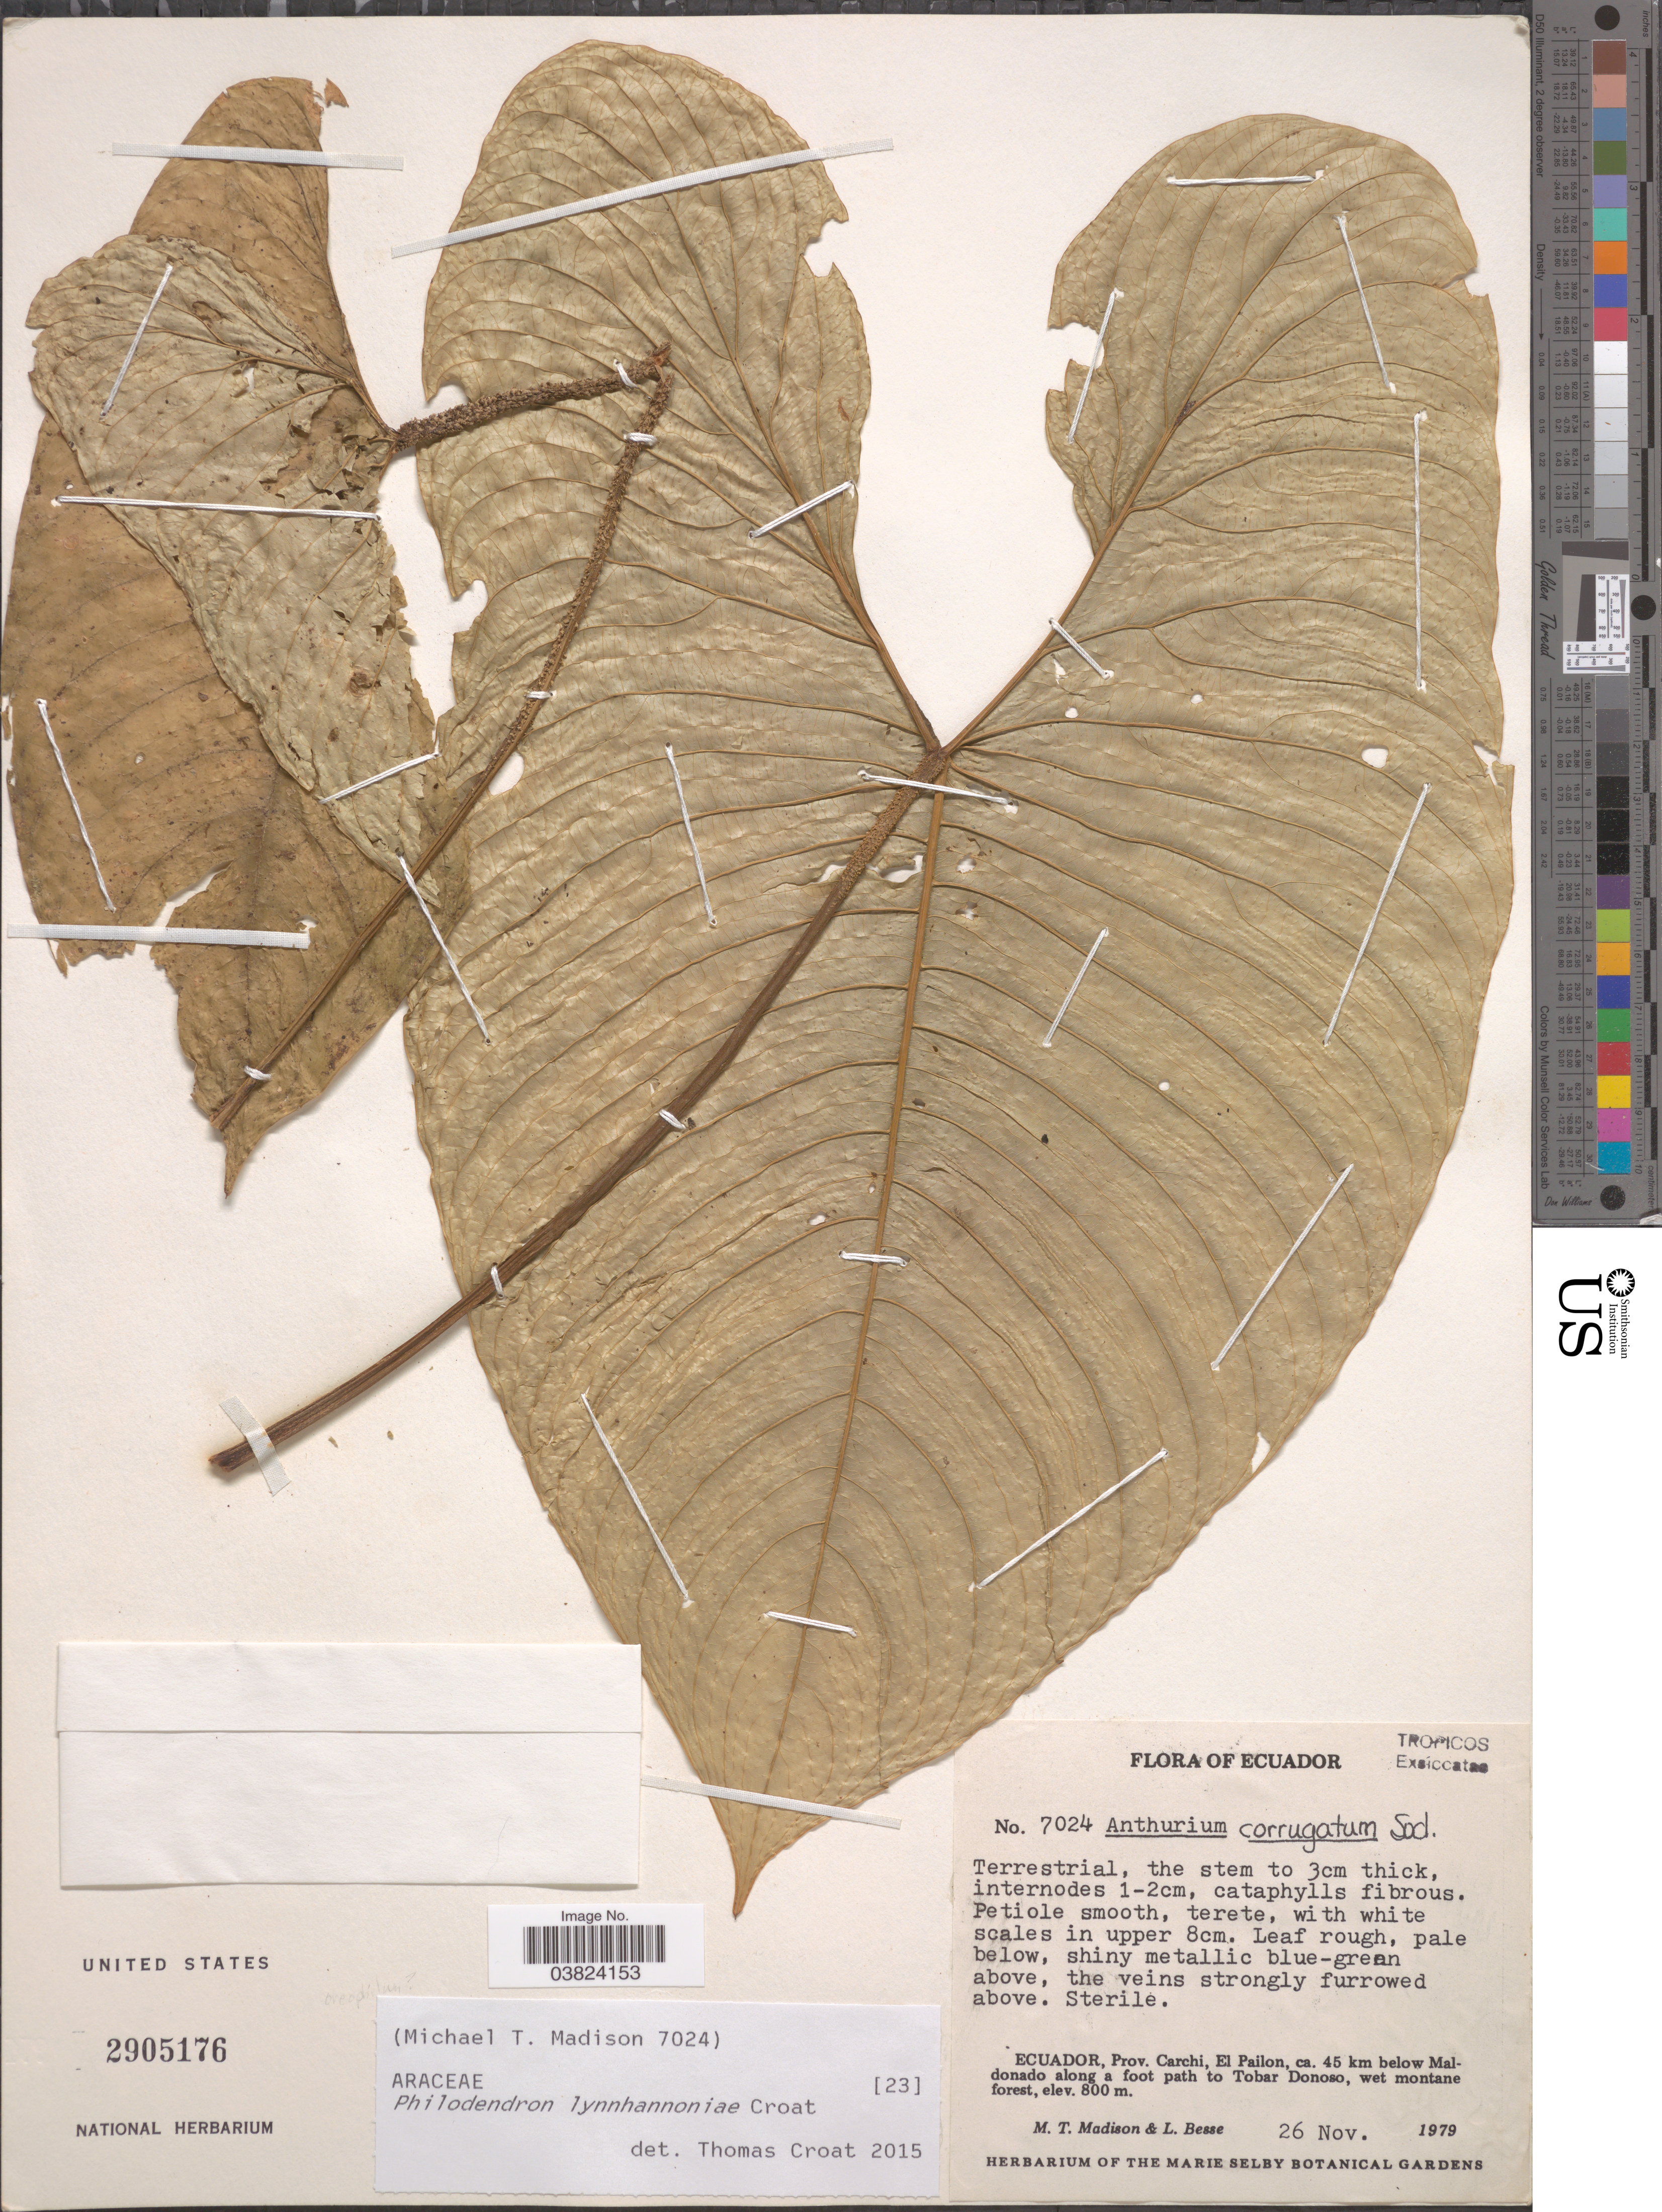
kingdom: Plantae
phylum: Tracheophyta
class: Liliopsida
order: Alismatales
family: Araceae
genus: Philodendron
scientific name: Philodendron lynnhannoniae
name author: Croat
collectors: M. T. Madison & L. Besse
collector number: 7024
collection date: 1979-11-26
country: Ecuador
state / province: Carchi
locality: El Pailon, ca. 45 km below Maldonado along a foot path to Tobar Donoso, wet montane forest.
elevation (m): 800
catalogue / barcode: US 2905176